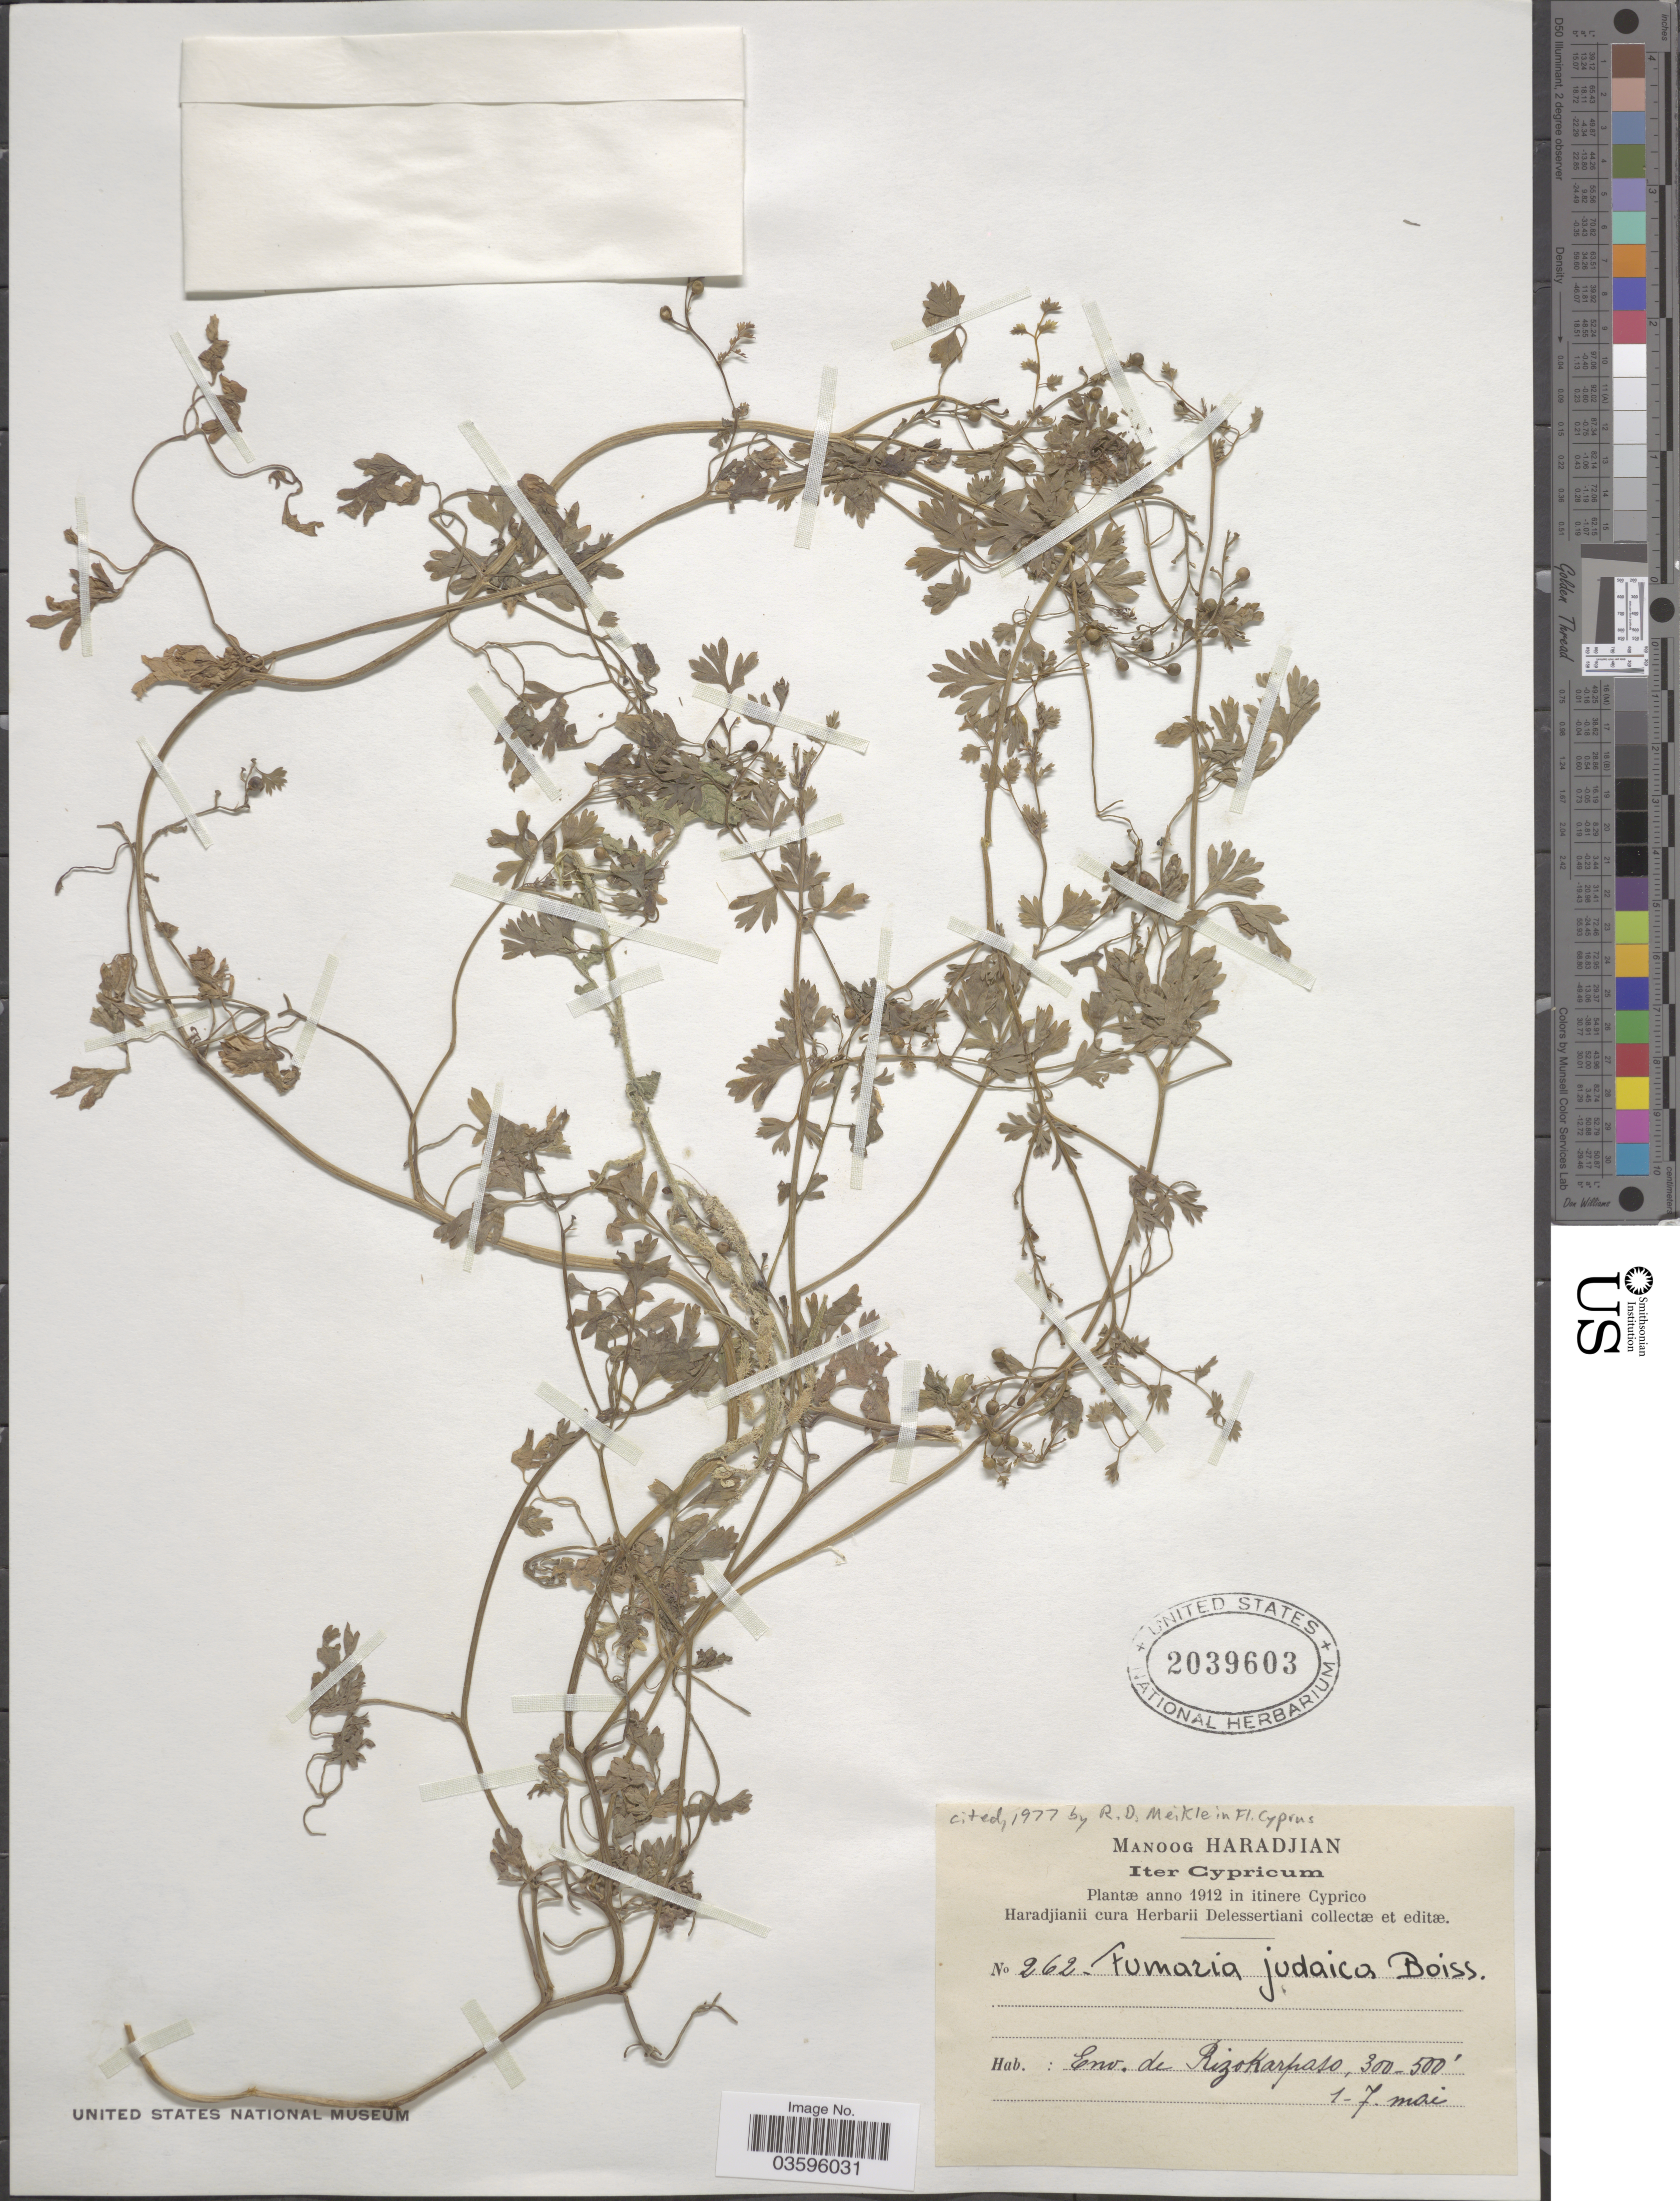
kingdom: Plantae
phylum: Tracheophyta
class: Magnoliopsida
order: Ranunculales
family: Papaveraceae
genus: Fumaria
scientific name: Fumaria judaica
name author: Boiss.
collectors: M. Haradjian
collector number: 262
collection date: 1912-05-01/1912-05-07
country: Cyprus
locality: Cypricum. Env. de Rizokarpaso. [interpreted]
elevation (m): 91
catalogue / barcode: US 2039603